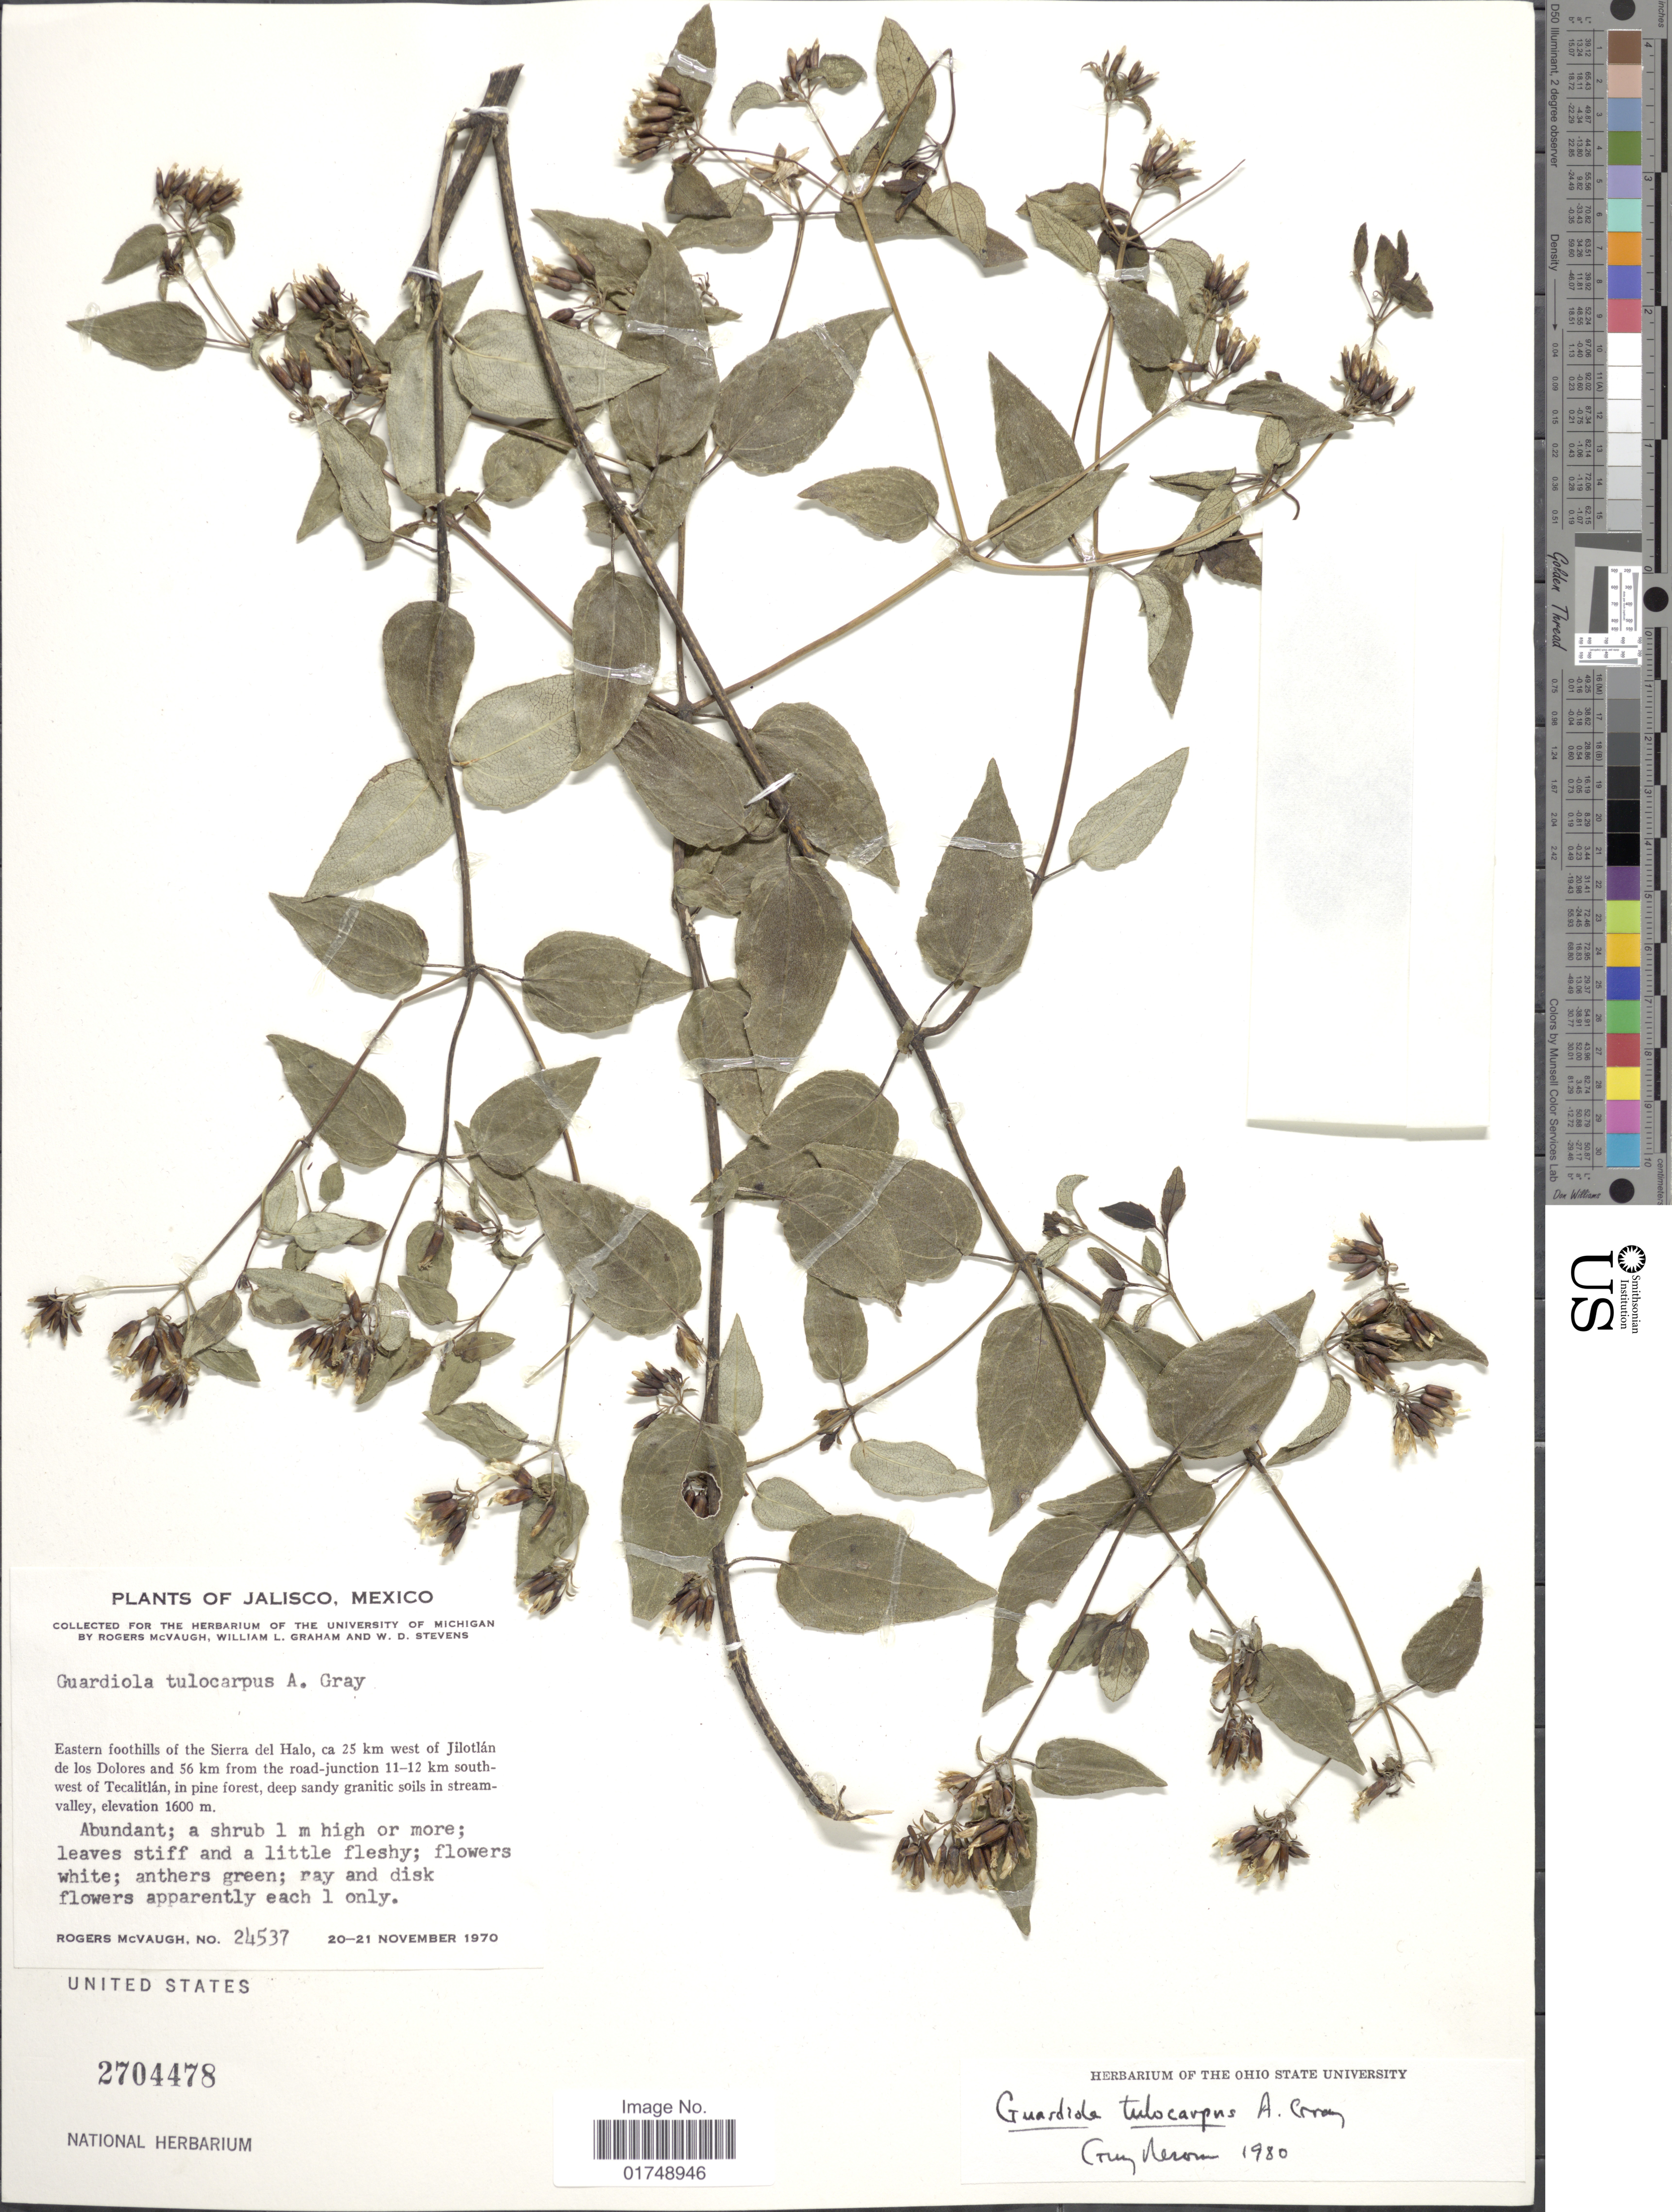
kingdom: Plantae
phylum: Tracheophyta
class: Magnoliopsida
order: Asterales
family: Asteraceae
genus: Guardiola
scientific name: Guardiola tulocarpus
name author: A. Gray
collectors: R. McVaugh, W. Graham & W. D. Stevens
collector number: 24537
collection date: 1970-11-20/1970-11-21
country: Mexico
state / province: Jalisco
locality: Eastern foothils of the Sierra del Halo, ca 25 km wes of Jilotlan de los Dolores and 56 km from the road-junction 11-12 km south-west of Tecalitlan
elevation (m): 1600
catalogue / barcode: US 2704478